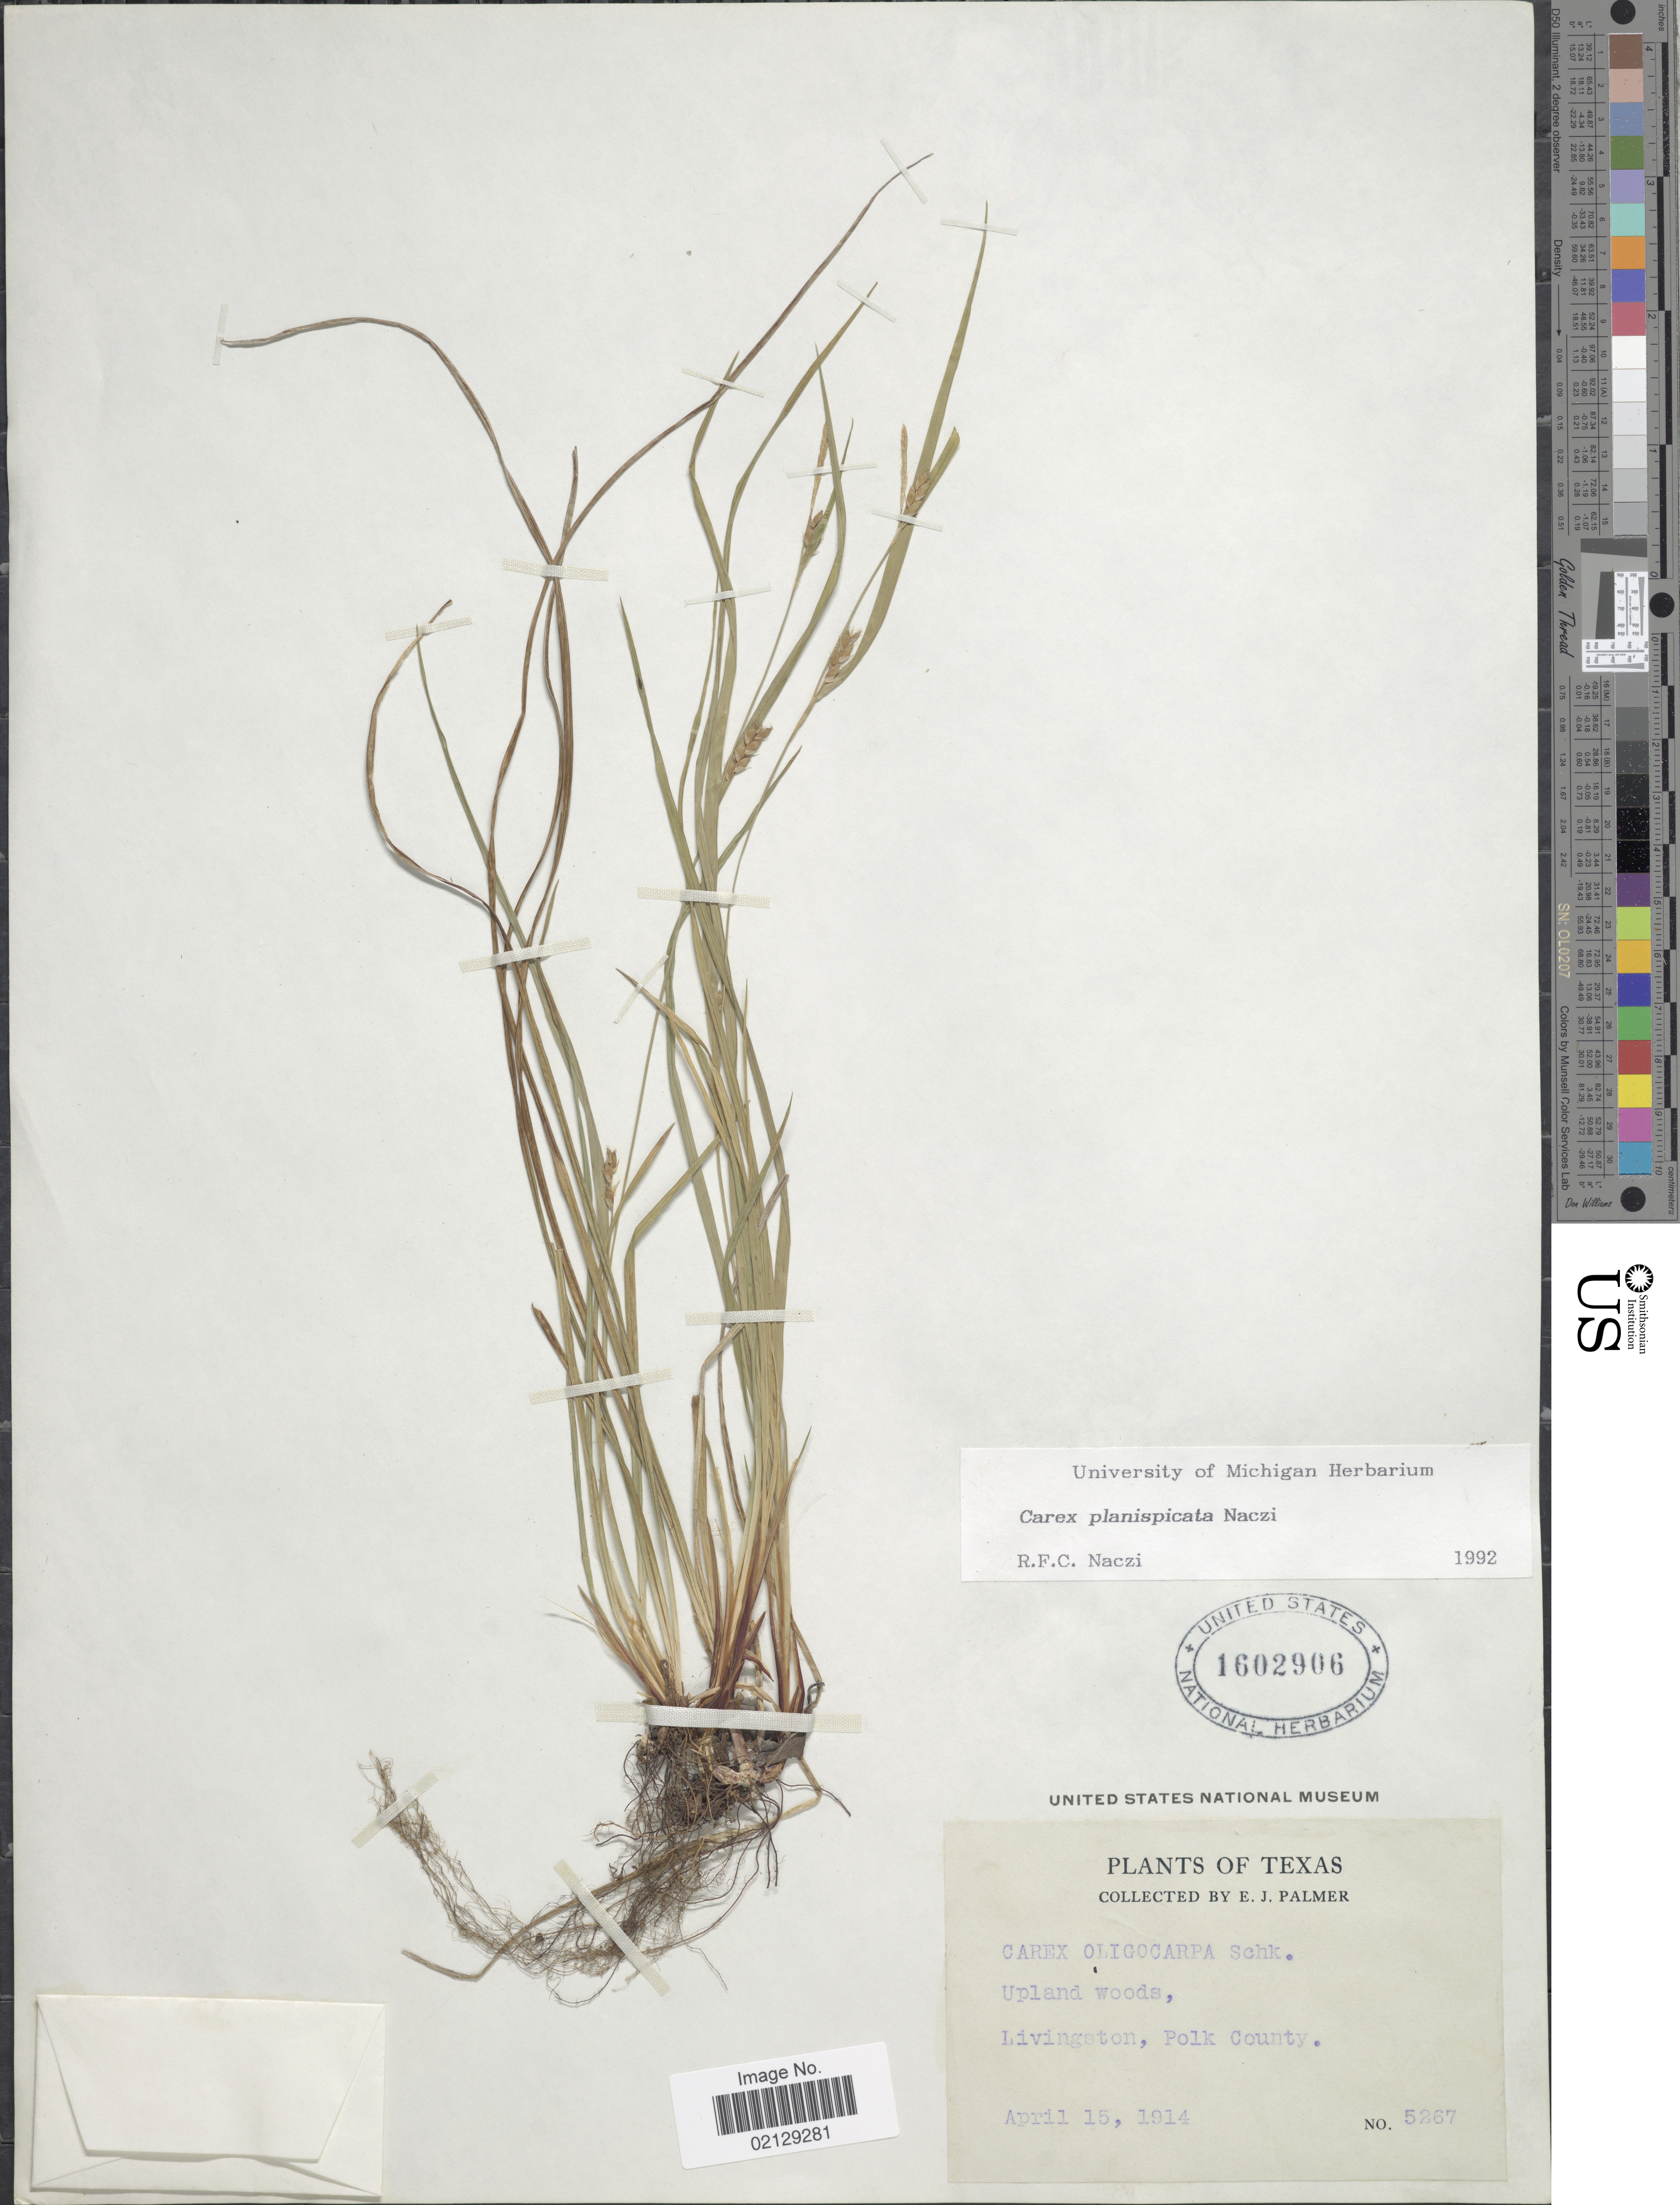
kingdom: Plantae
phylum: Tracheophyta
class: Liliopsida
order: Poales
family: Cyperaceae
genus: Carex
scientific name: Carex planispicata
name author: Naczi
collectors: E. J. Palmer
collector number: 5267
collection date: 1914-04-15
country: United States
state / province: Texas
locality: Upland woods, Livingston, Polk County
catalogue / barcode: US 1602906